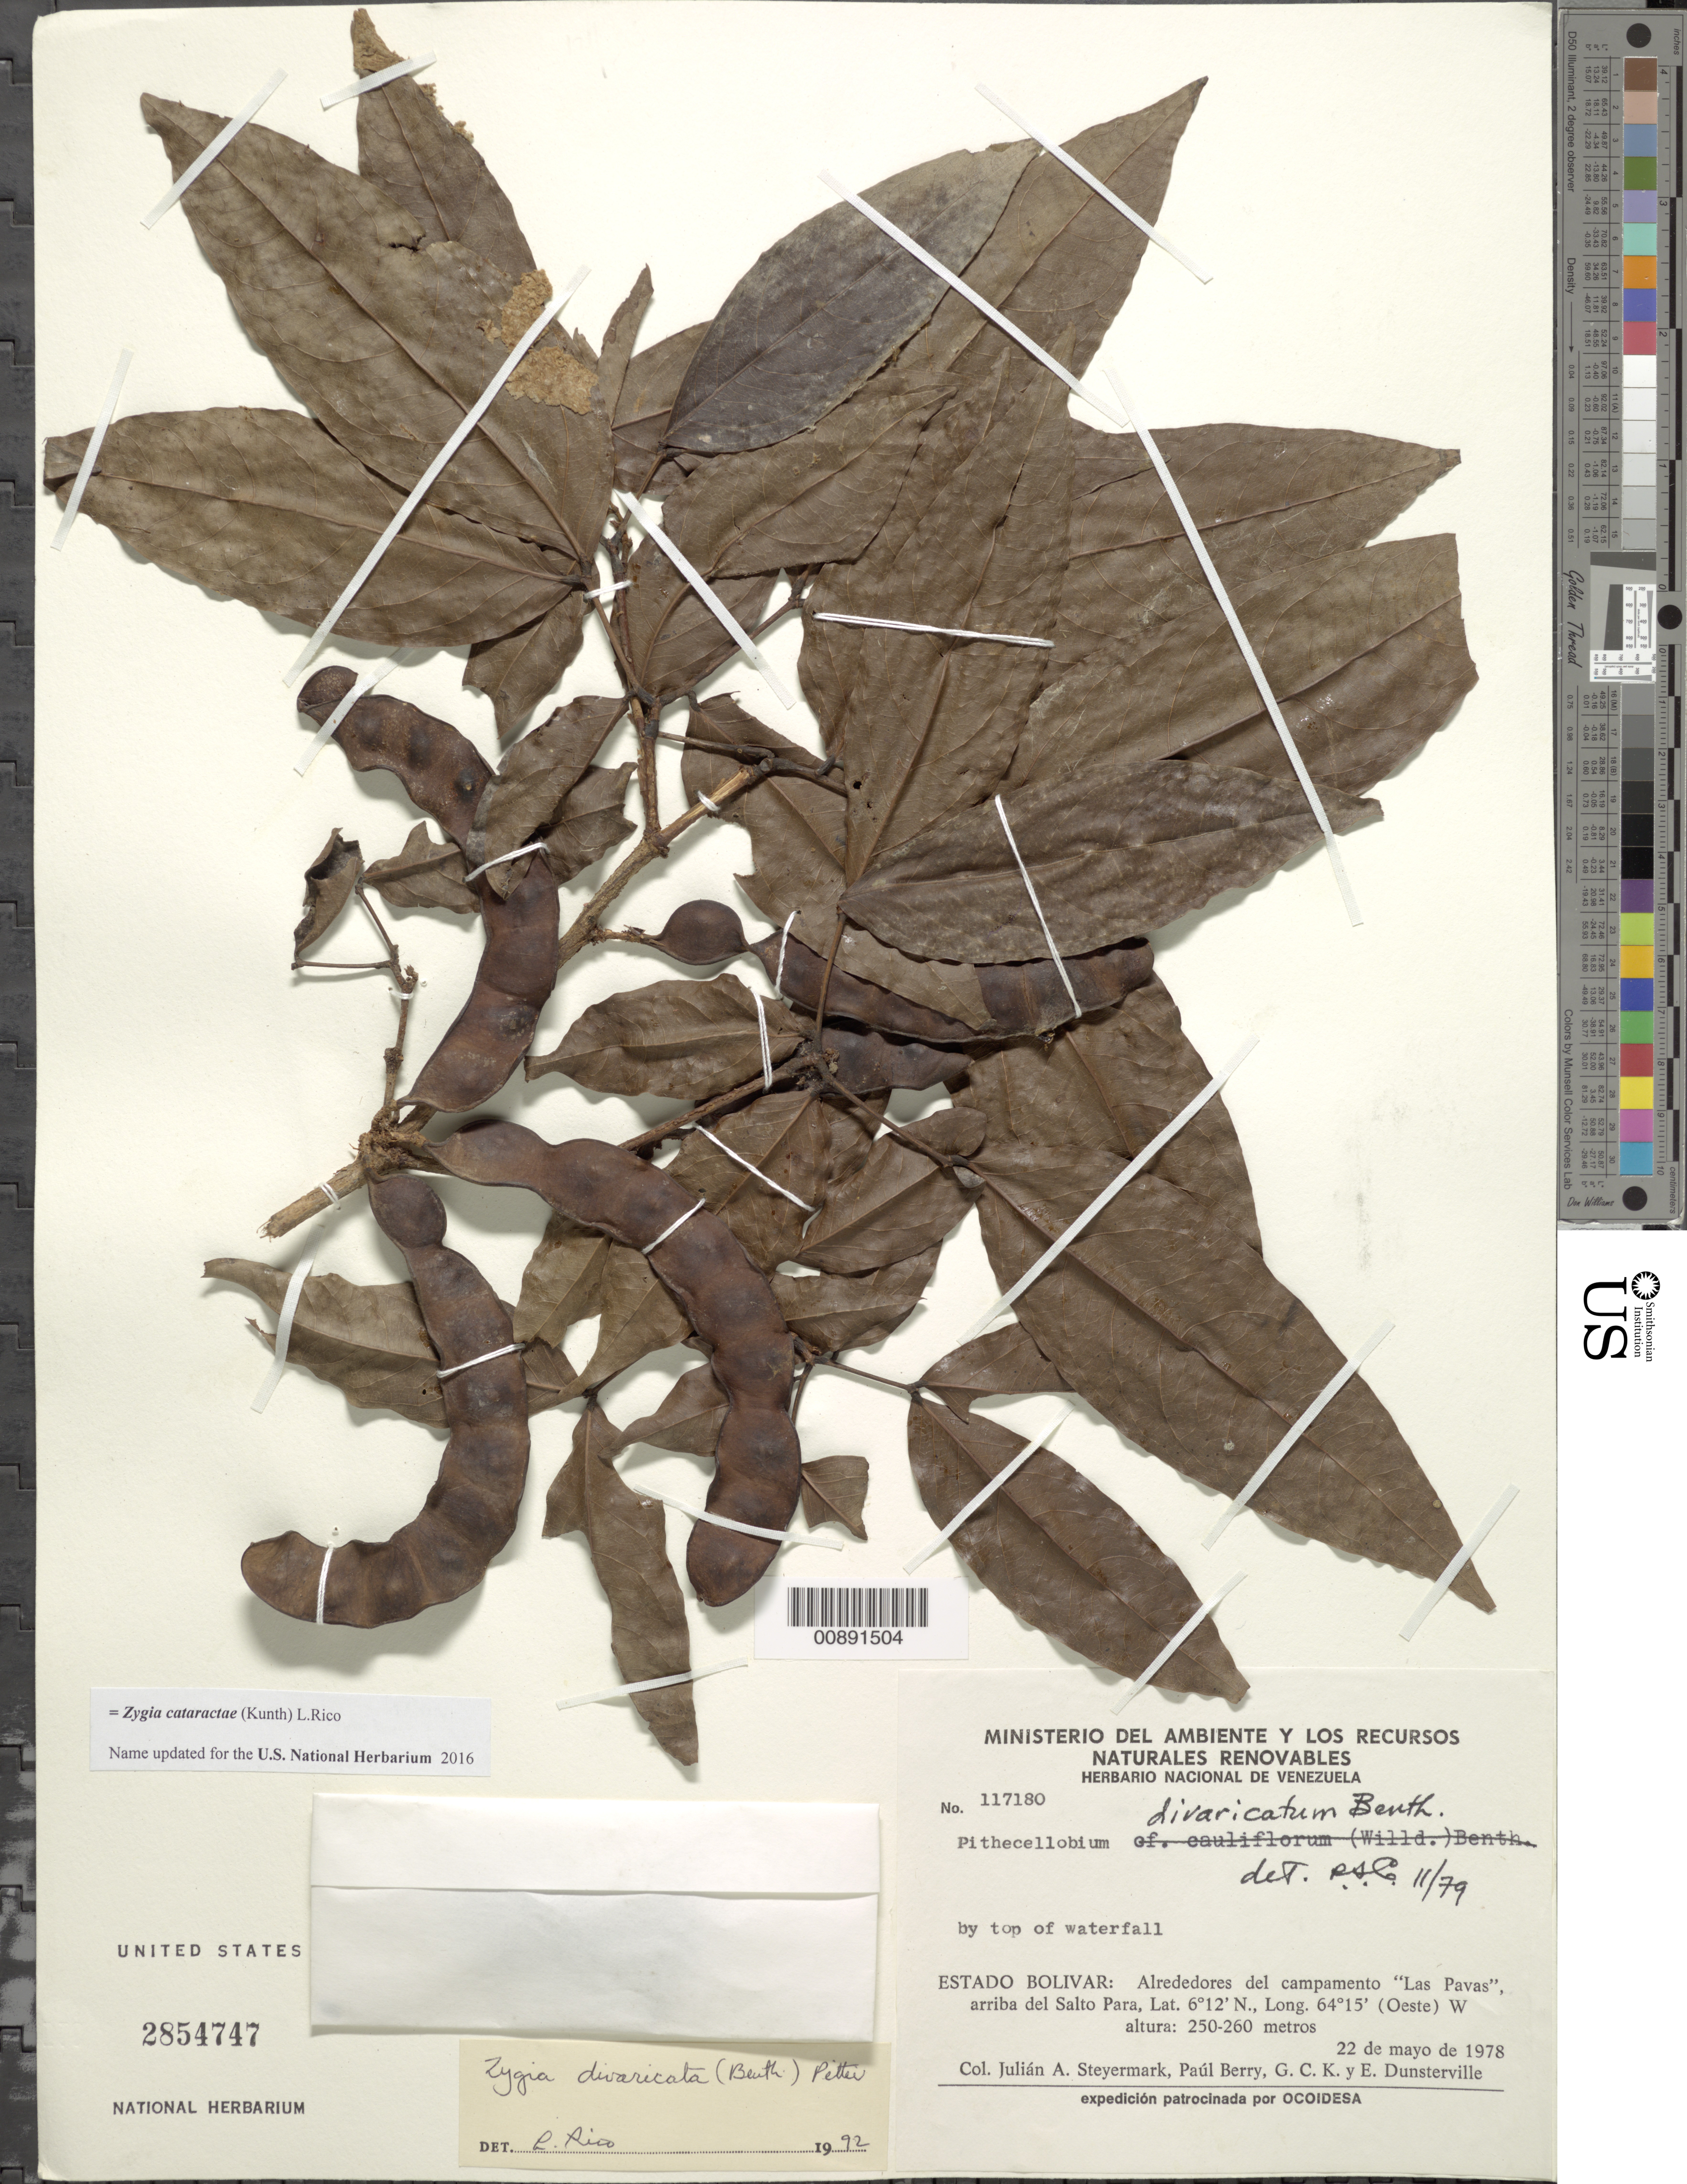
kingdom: Plantae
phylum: Tracheophyta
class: Magnoliopsida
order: Fabales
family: Fabaceae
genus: Zygia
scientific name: Zygia cataractae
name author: (Kunth) L. Rico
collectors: J. Steyermark, P. Berry, G. C. K. Dunsterville & E. Dunsterville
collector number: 117180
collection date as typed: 22-May-78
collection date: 1978-05-22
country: Venezuela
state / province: Bolívar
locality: Salto Para, arriba de; alred del campamento "Las Pavas"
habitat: By top of waterfall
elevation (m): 250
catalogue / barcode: US 2854747